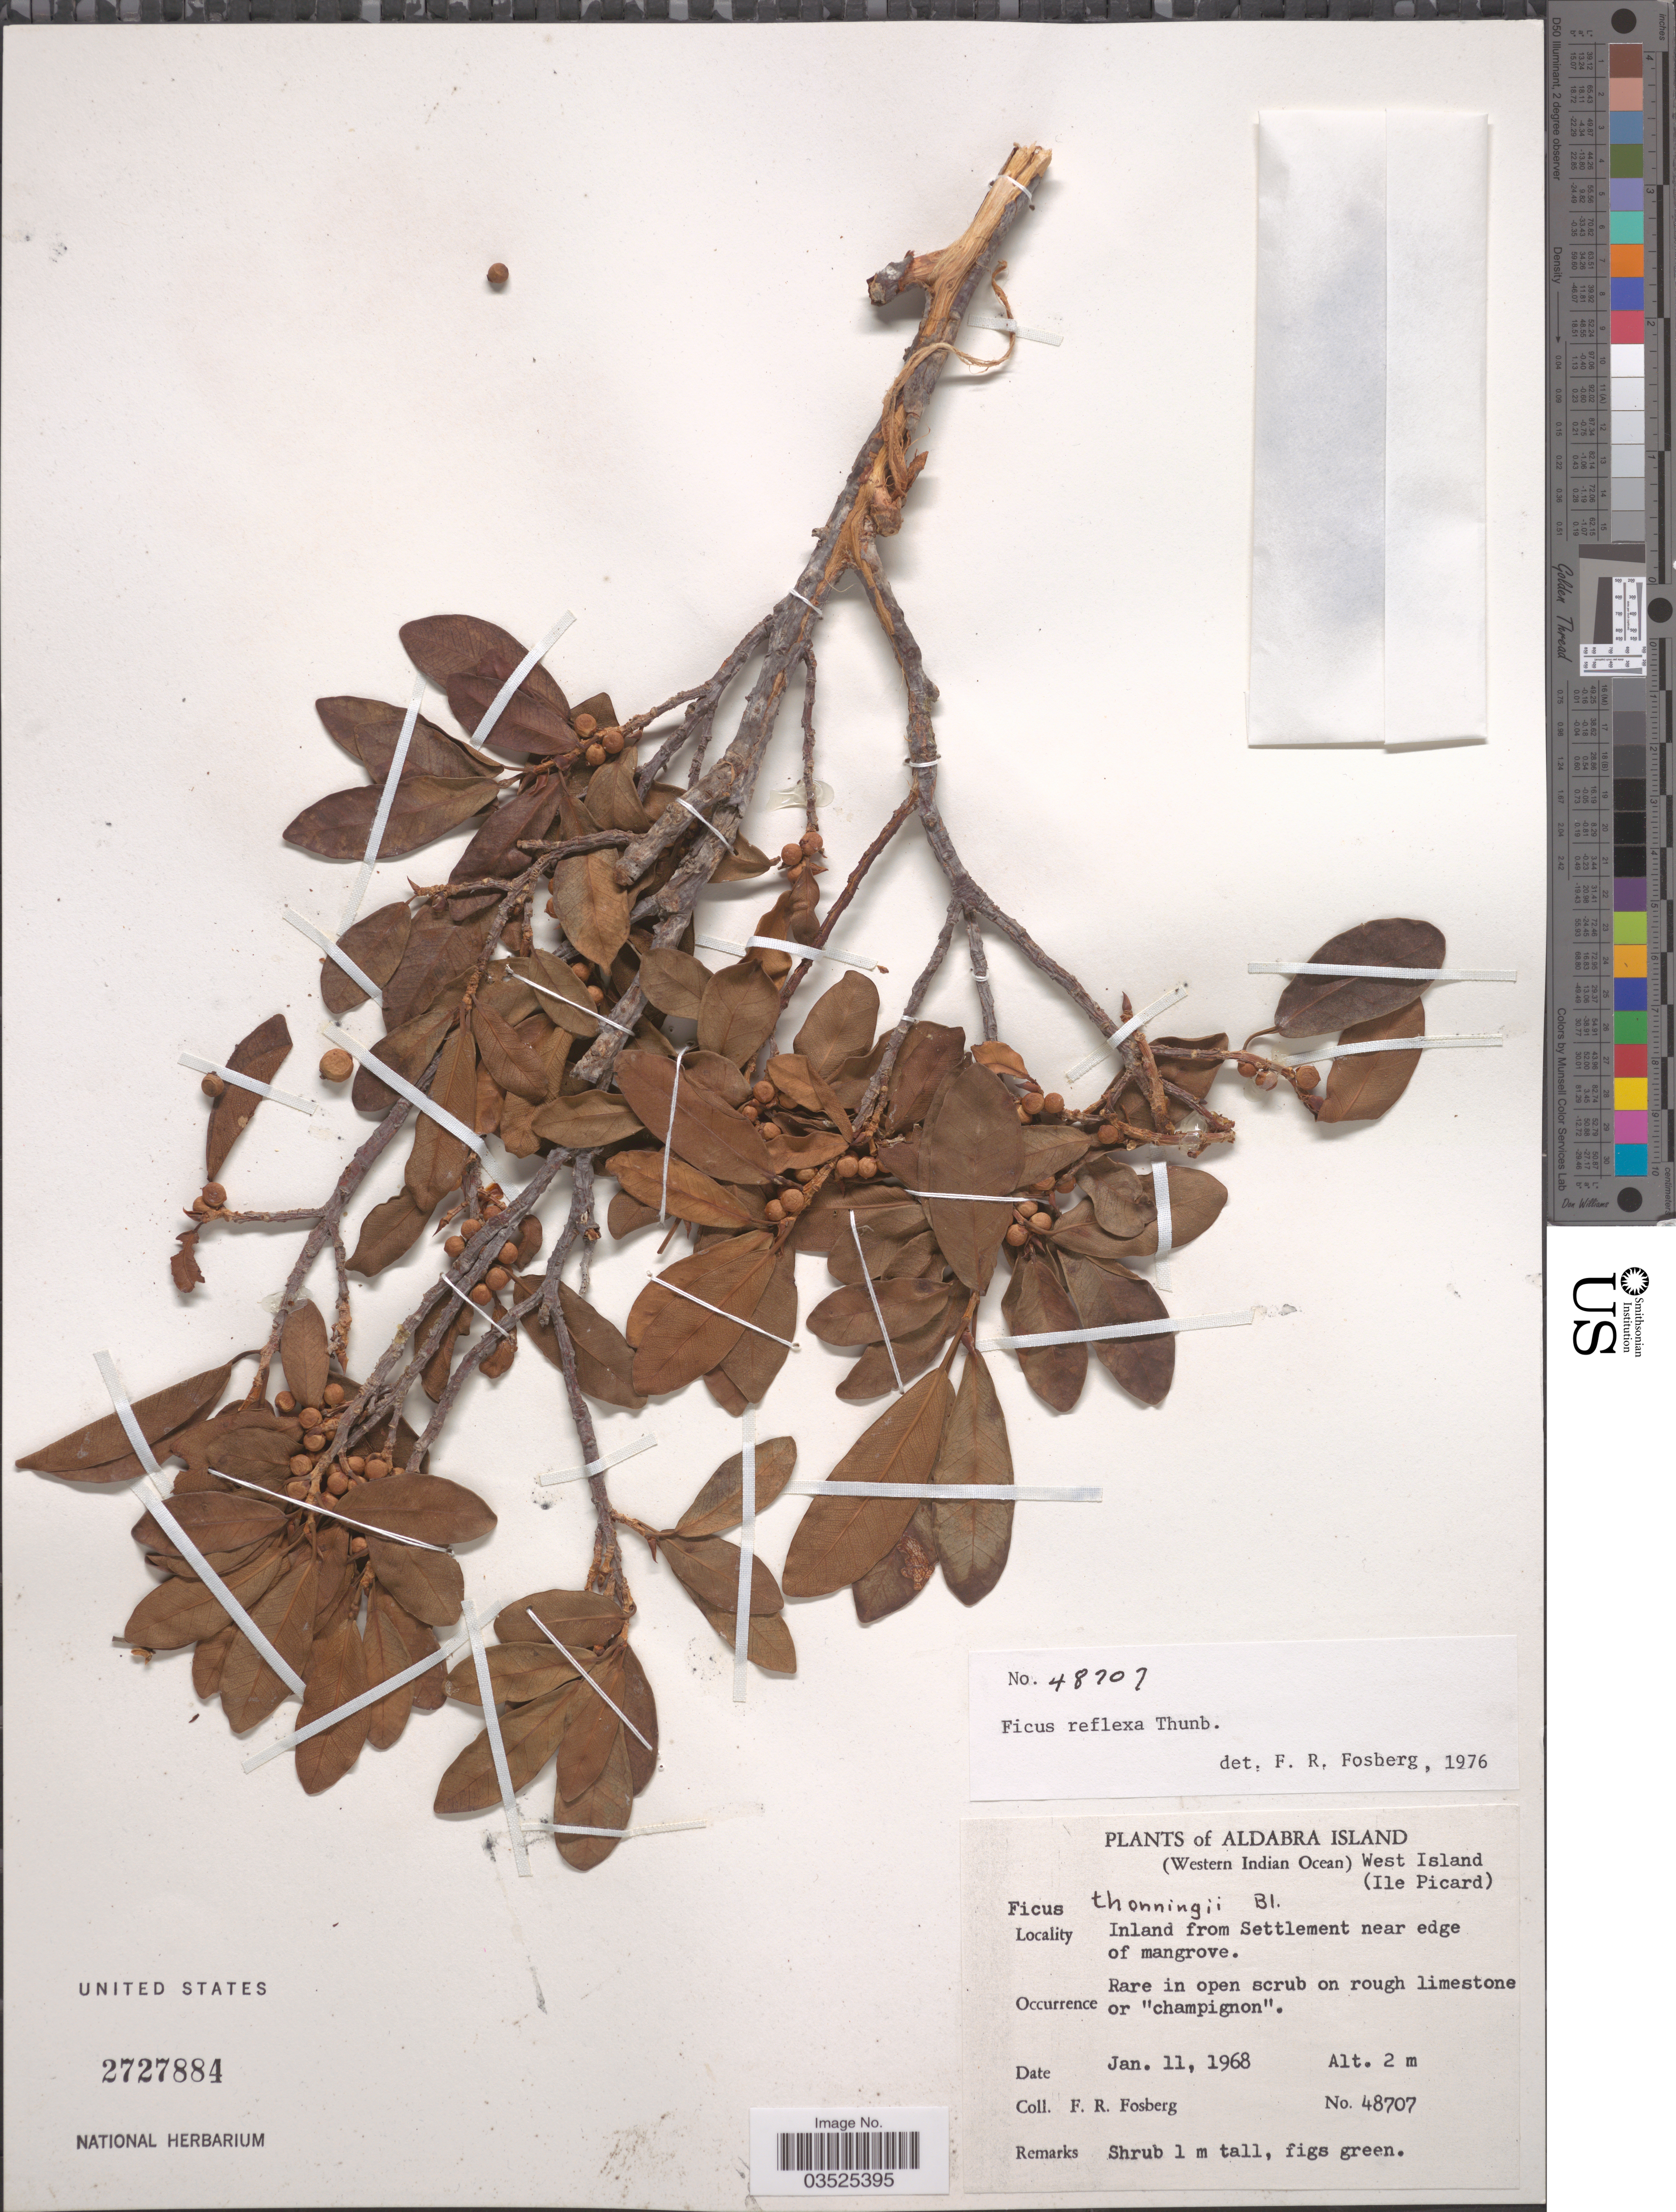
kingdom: Plantae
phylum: Tracheophyta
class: Magnoliopsida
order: Rosales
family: Moraceae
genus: Ficus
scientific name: Ficus reflexa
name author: Thunb.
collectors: F. R. Fosberg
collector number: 48707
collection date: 1968-01-11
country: Seychelles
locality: Aldabra Island. (Western Indian Ocean) West Island (Ile Picard). Inland from Settlement near edge of mangrove.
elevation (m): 2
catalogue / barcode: US 2727884